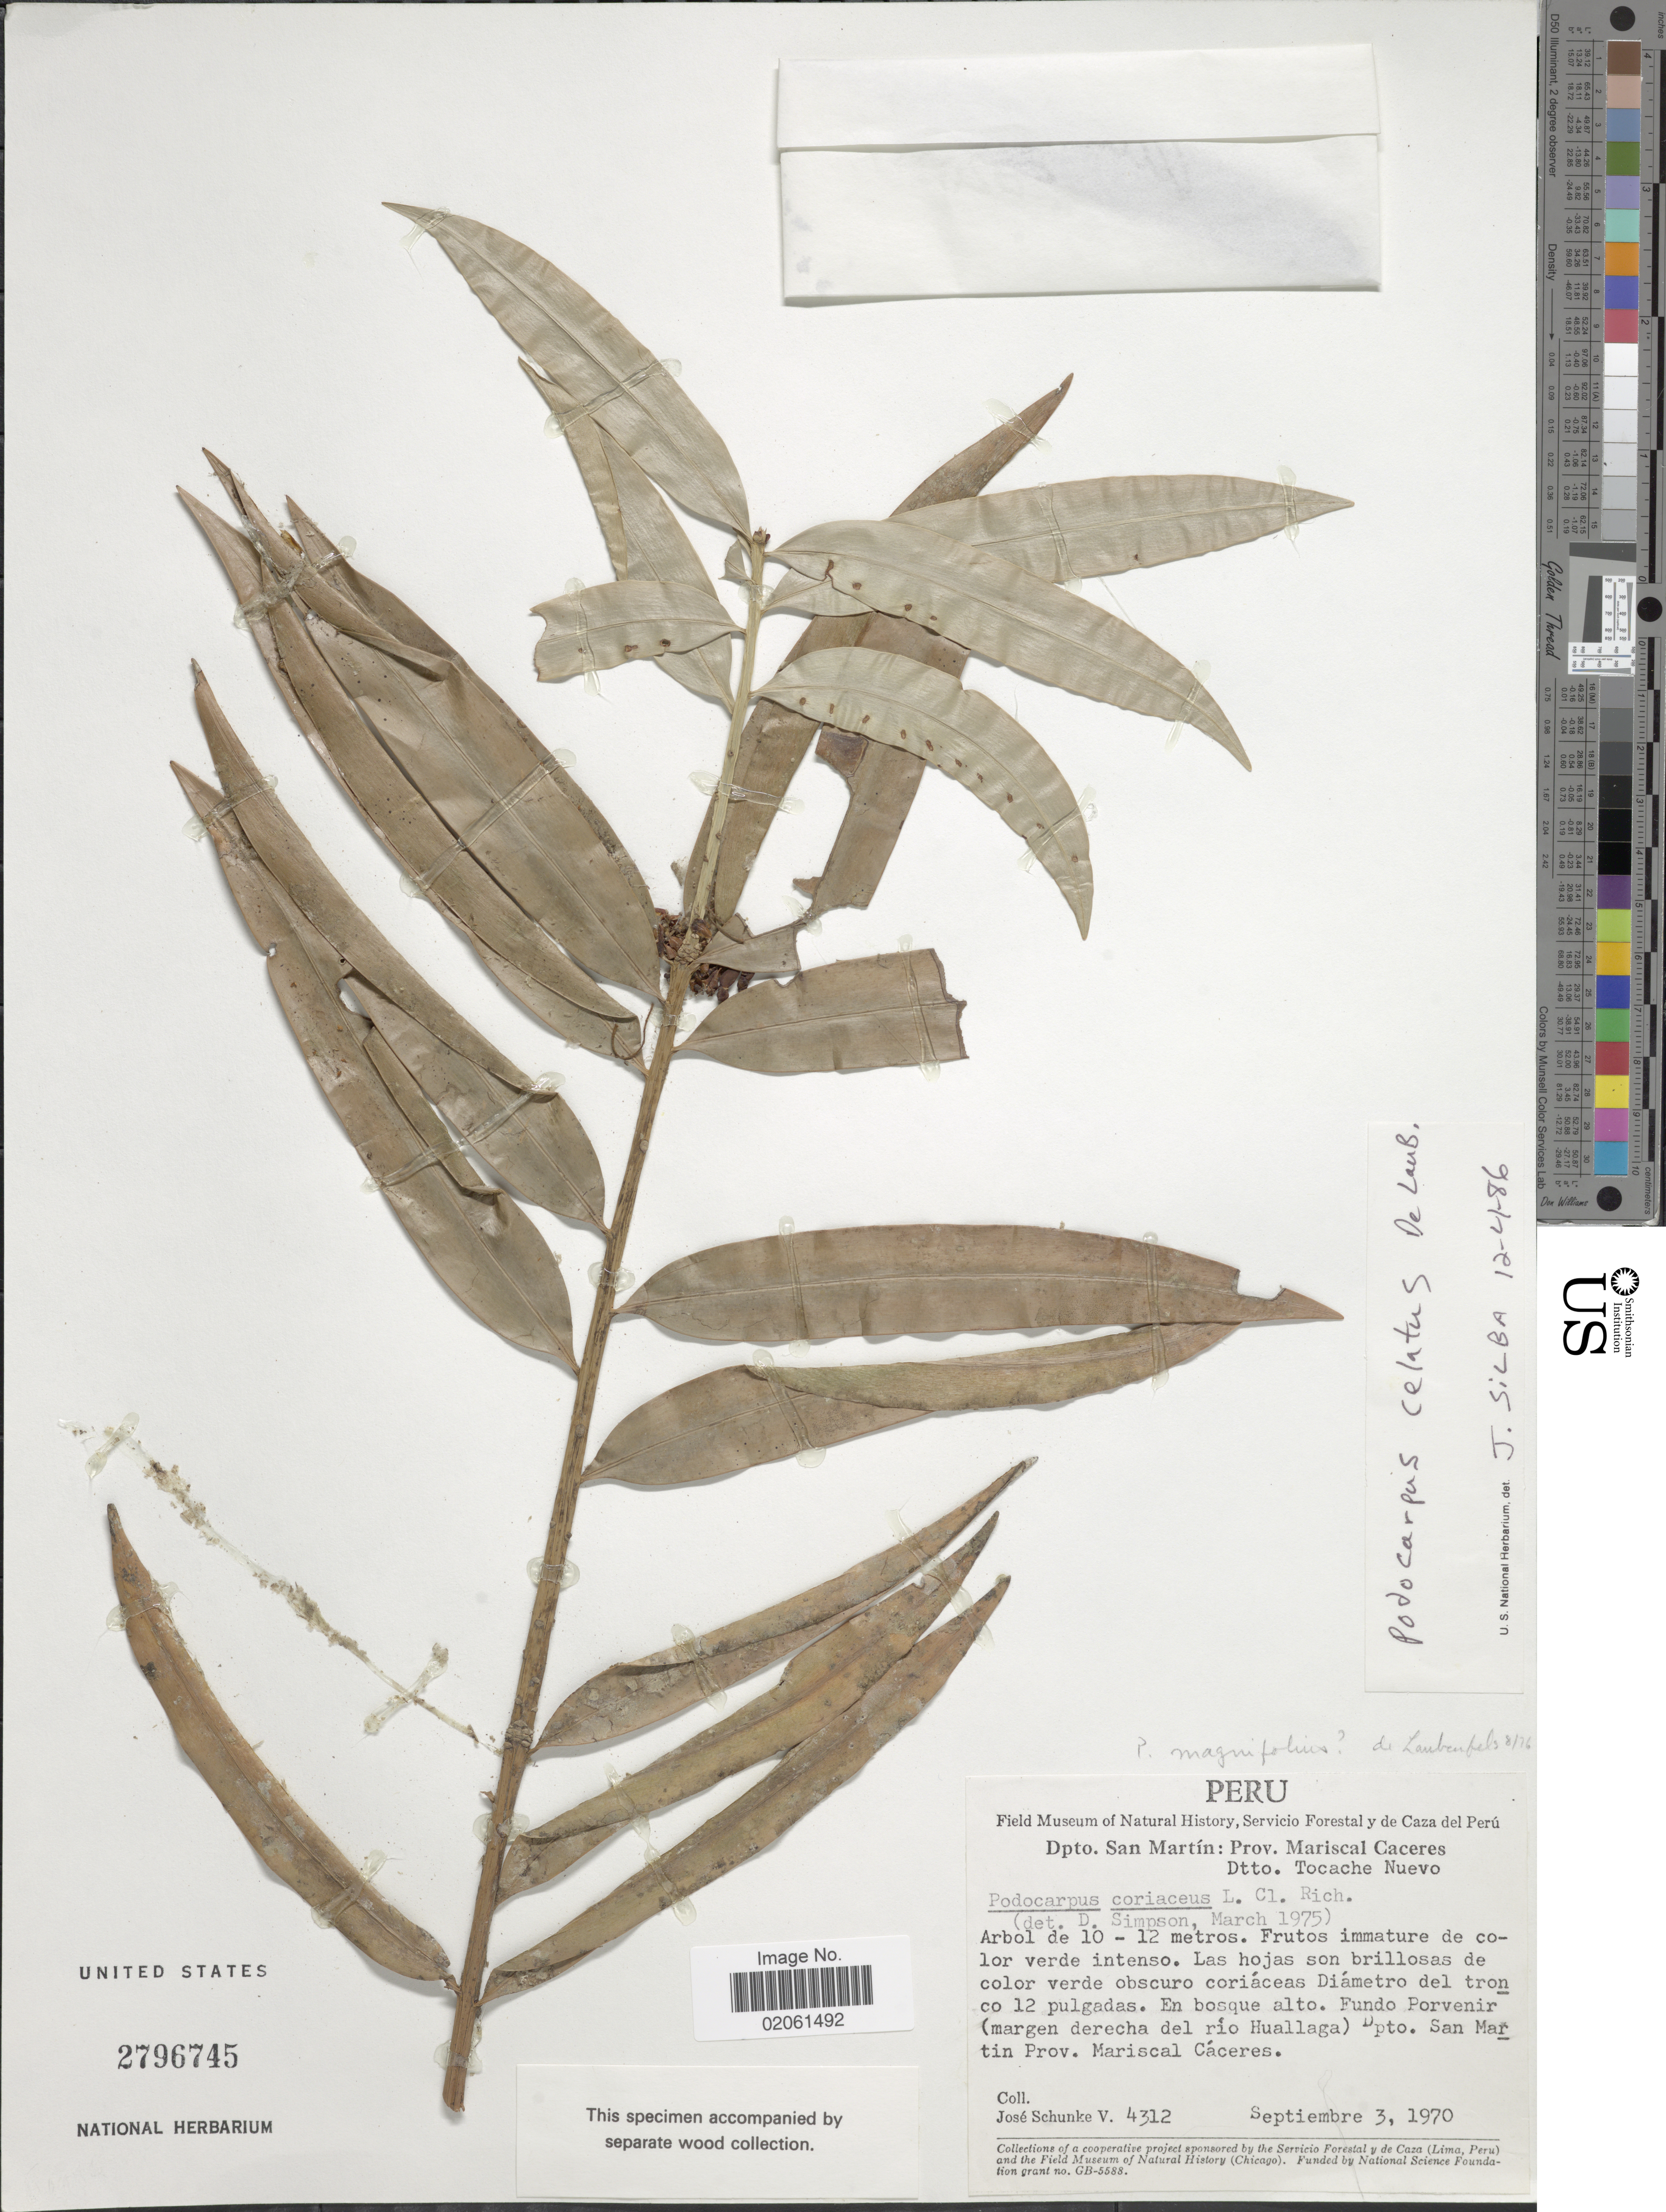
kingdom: Plantae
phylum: Tracheophyta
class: Pinopsida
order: Pinales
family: Podocarpaceae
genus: Podocarpus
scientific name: Podocarpus celatus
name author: de Laub.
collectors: J. Schunke Vigo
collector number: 4312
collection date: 1970-09-03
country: Peru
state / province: San Martín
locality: Dpto. San Martin: Prov. Mariscal Caceres, Dtto. Tocache Nuevo. Fundo Porernir (margen dereche del rio Huallaga) Dpto. San Martin Prov. Marsical Caceres.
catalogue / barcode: US 2796745